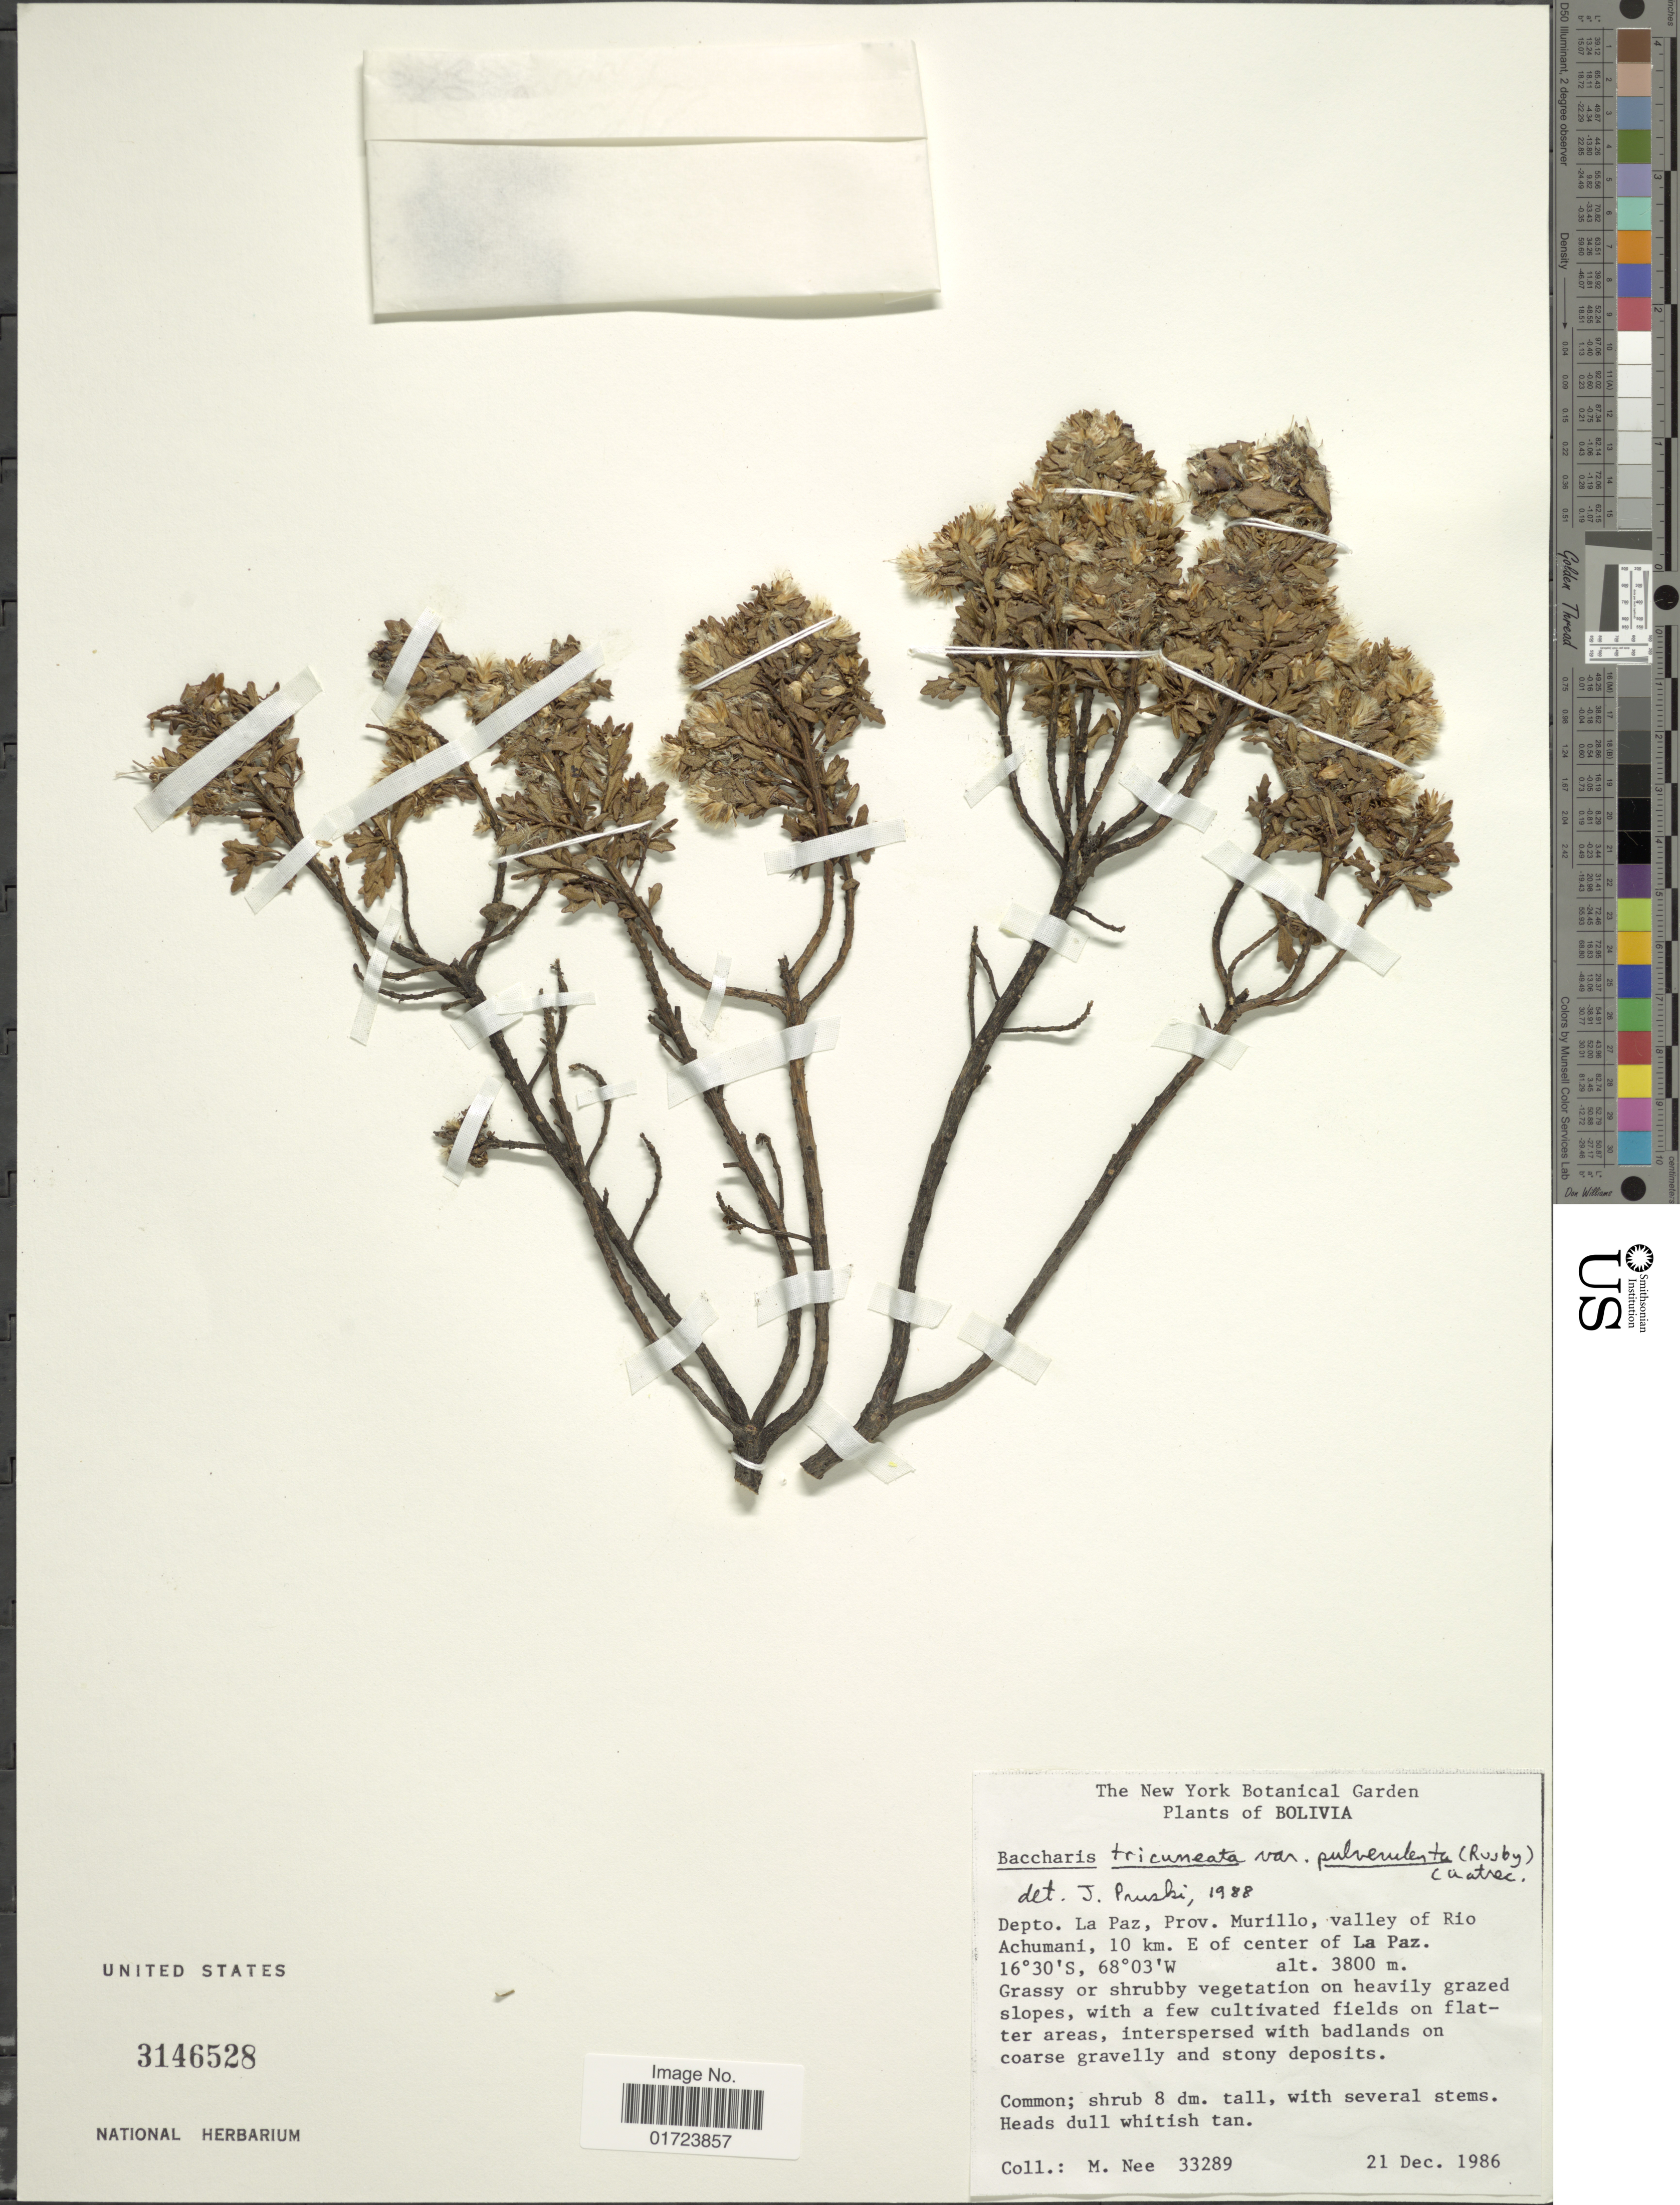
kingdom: Plantae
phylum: Tracheophyta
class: Magnoliopsida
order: Asterales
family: Asteraceae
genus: Baccharis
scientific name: Baccharis tricuneata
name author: (L. f.) Pers.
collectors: M. Nee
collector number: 33289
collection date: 1986-12-21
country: Bolivia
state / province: La Paz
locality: Depto. La Paz. Prov. Murillo, valley of Rio Achumani, 10 km E of center of La Paz.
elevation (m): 3800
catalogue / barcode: US 3146528